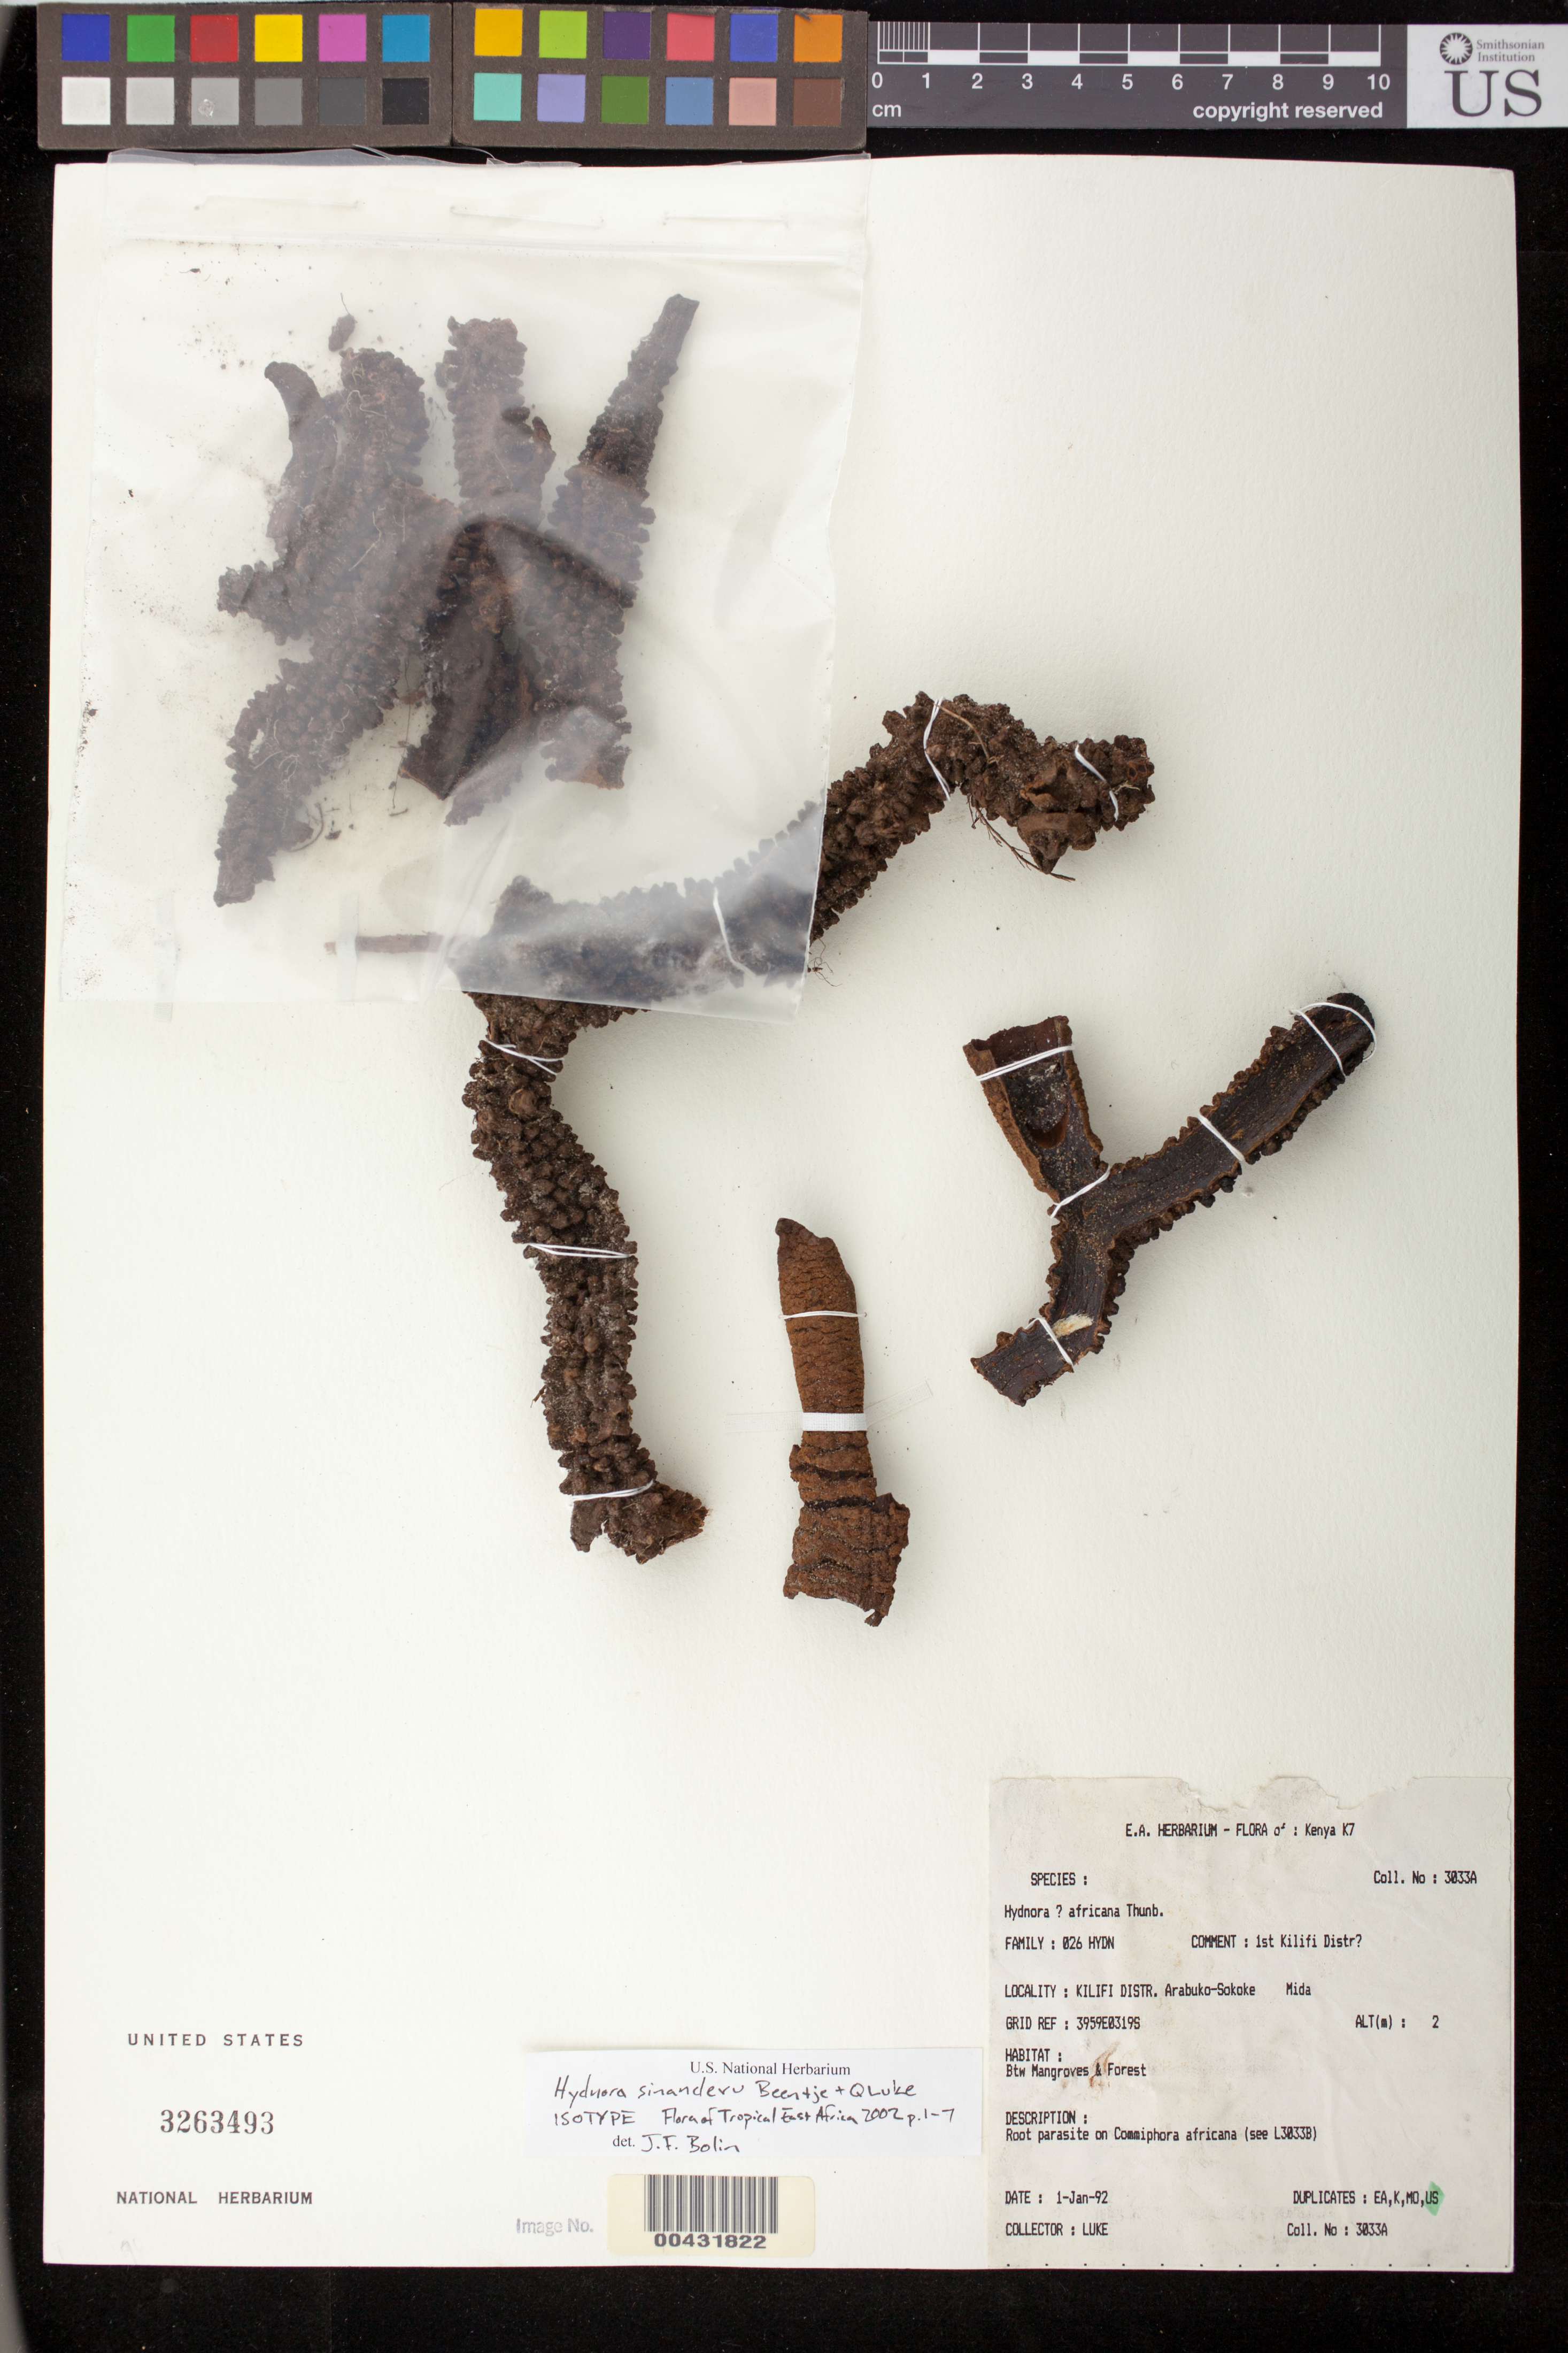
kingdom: Plantae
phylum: Tracheophyta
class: Magnoliopsida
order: Piperales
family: Hydnoraceae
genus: Hydnora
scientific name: Hydnora sinandevu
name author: Beentje & Q. Luke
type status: Isotype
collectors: Q. Luke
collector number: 3033 A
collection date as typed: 01 Jan 1992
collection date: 1992-01-01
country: Kenya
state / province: Kilifi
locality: Kilifi Dist., Arabuko-Sokoke, Mida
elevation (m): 2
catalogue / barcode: US 3263493